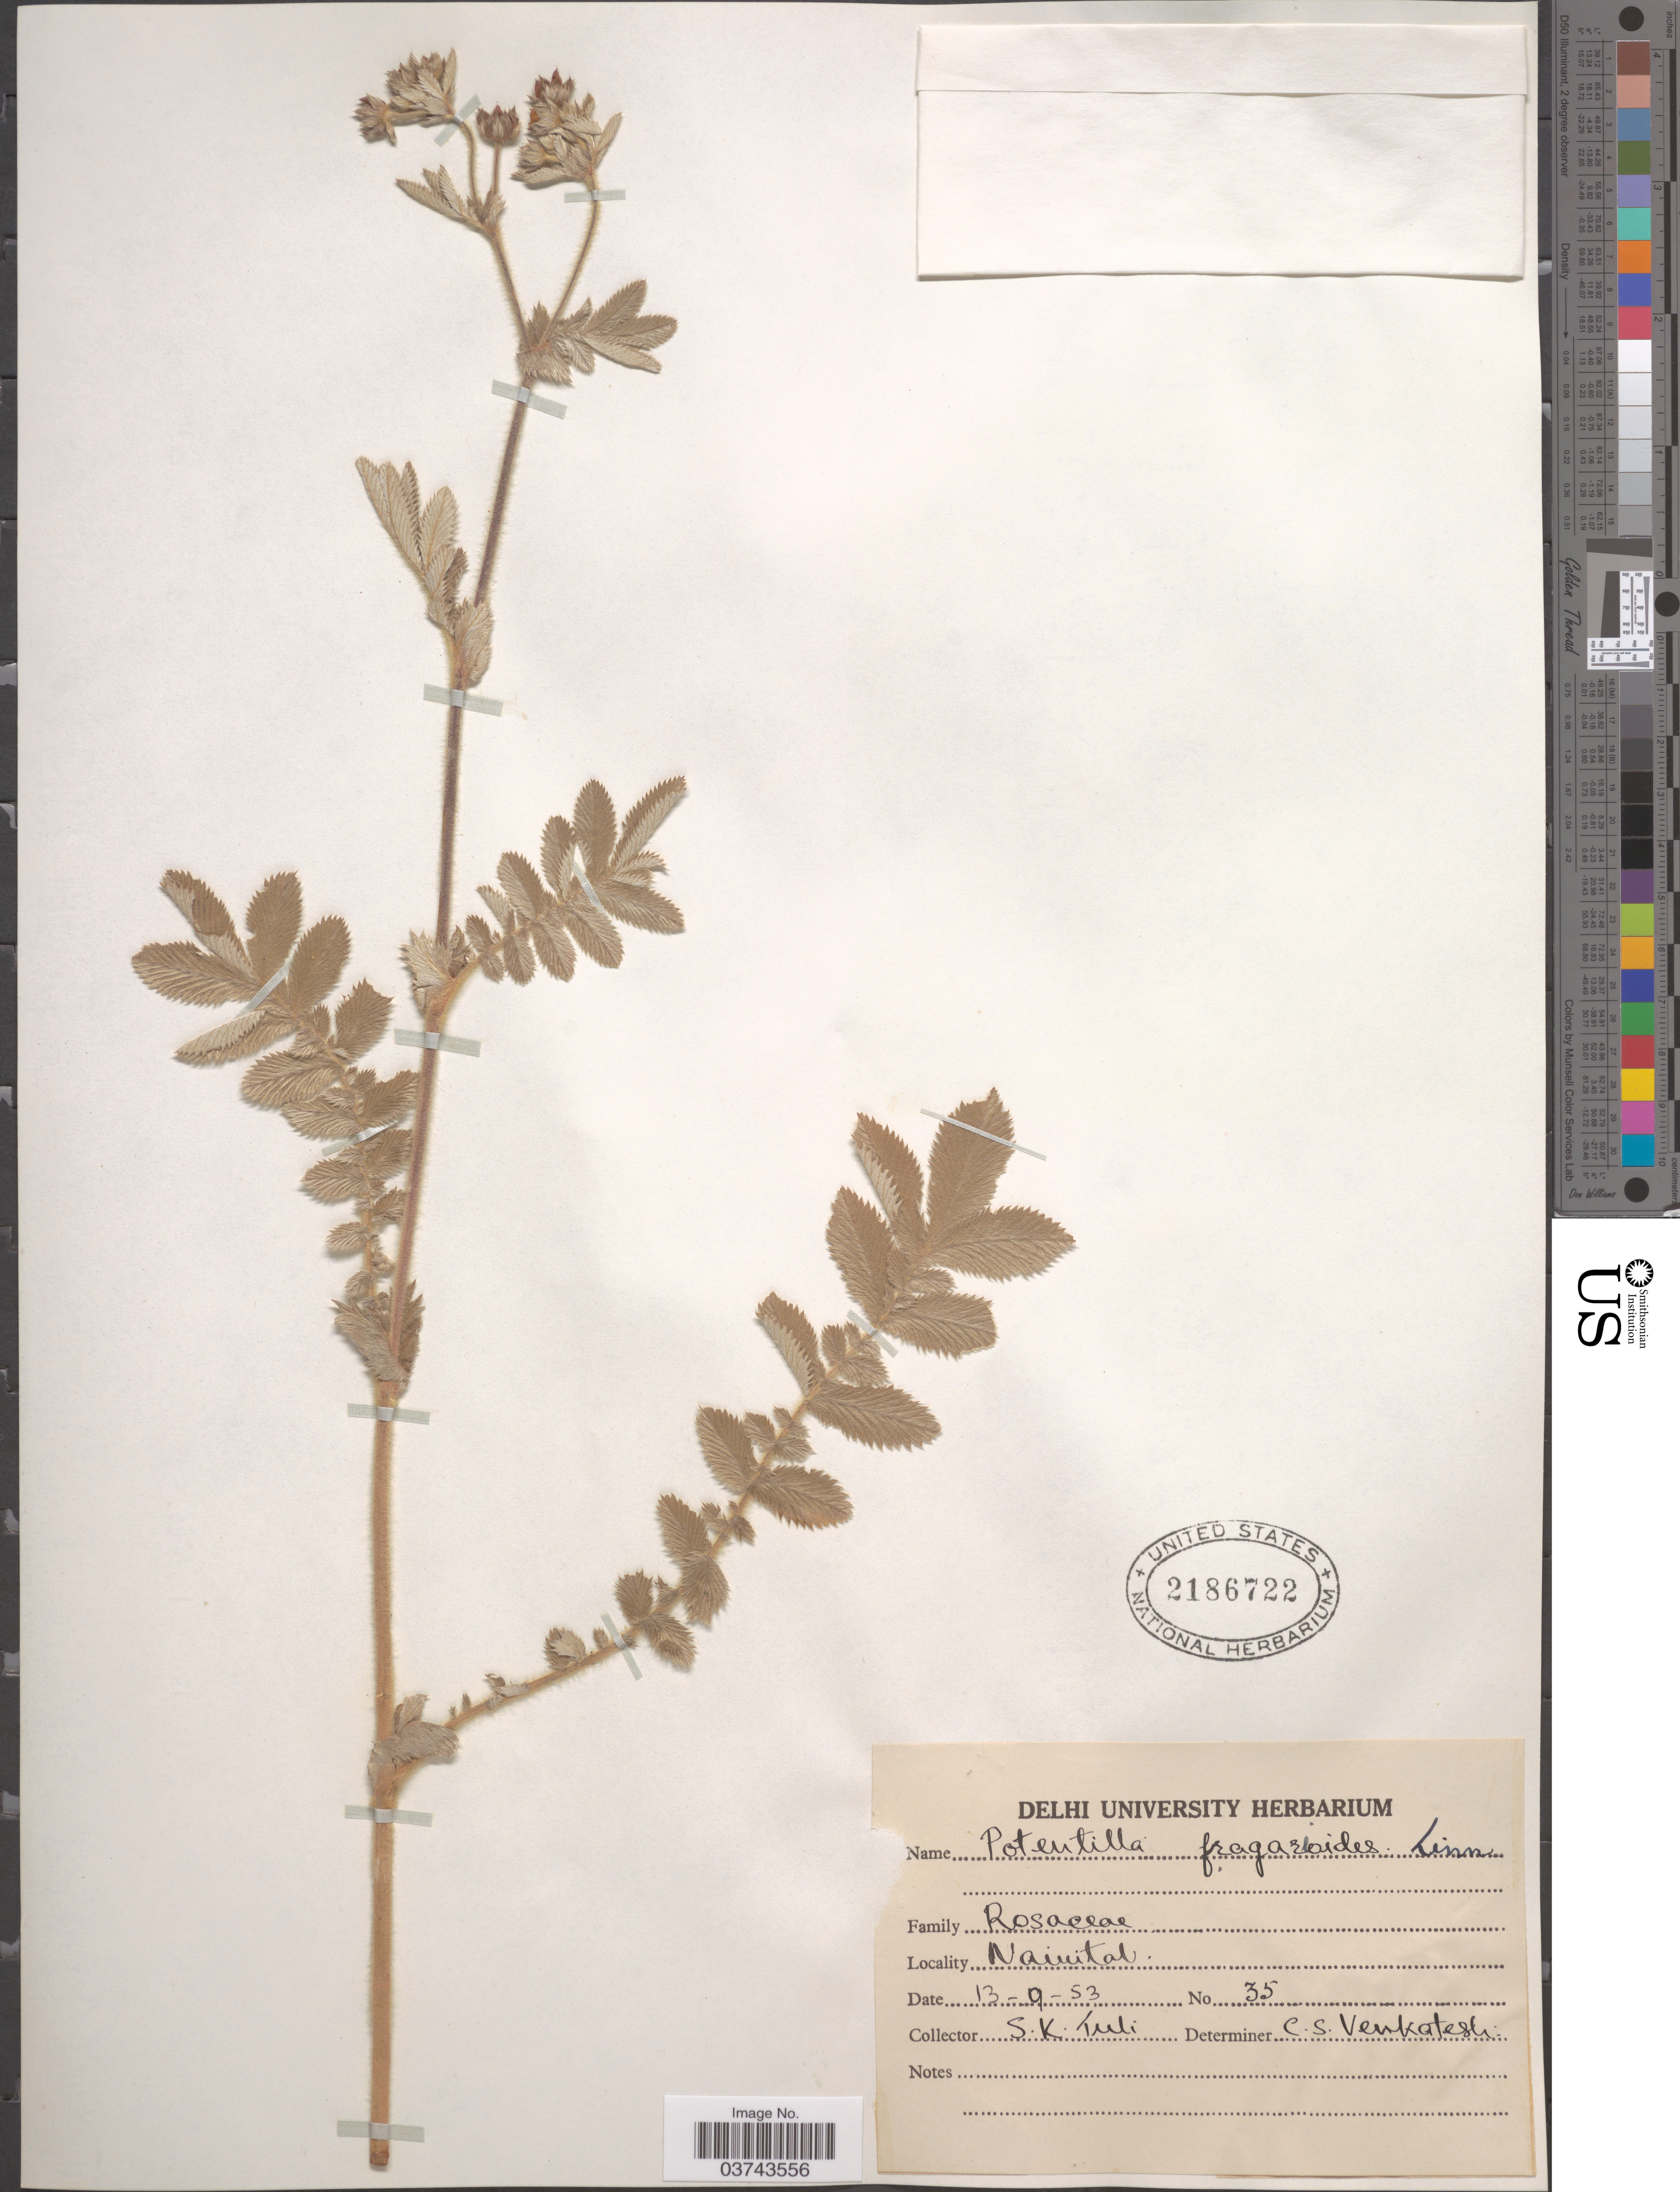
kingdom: Plantae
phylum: Tracheophyta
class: Magnoliopsida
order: Rosales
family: Rosaceae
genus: Potentilla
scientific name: Potentilla fragarioides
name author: L.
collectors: S. Tuli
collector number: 35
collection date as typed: Transcribed d/m/y: 13/9/53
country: India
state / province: Delhi, Capital Territory of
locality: Nainital.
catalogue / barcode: US 2186722